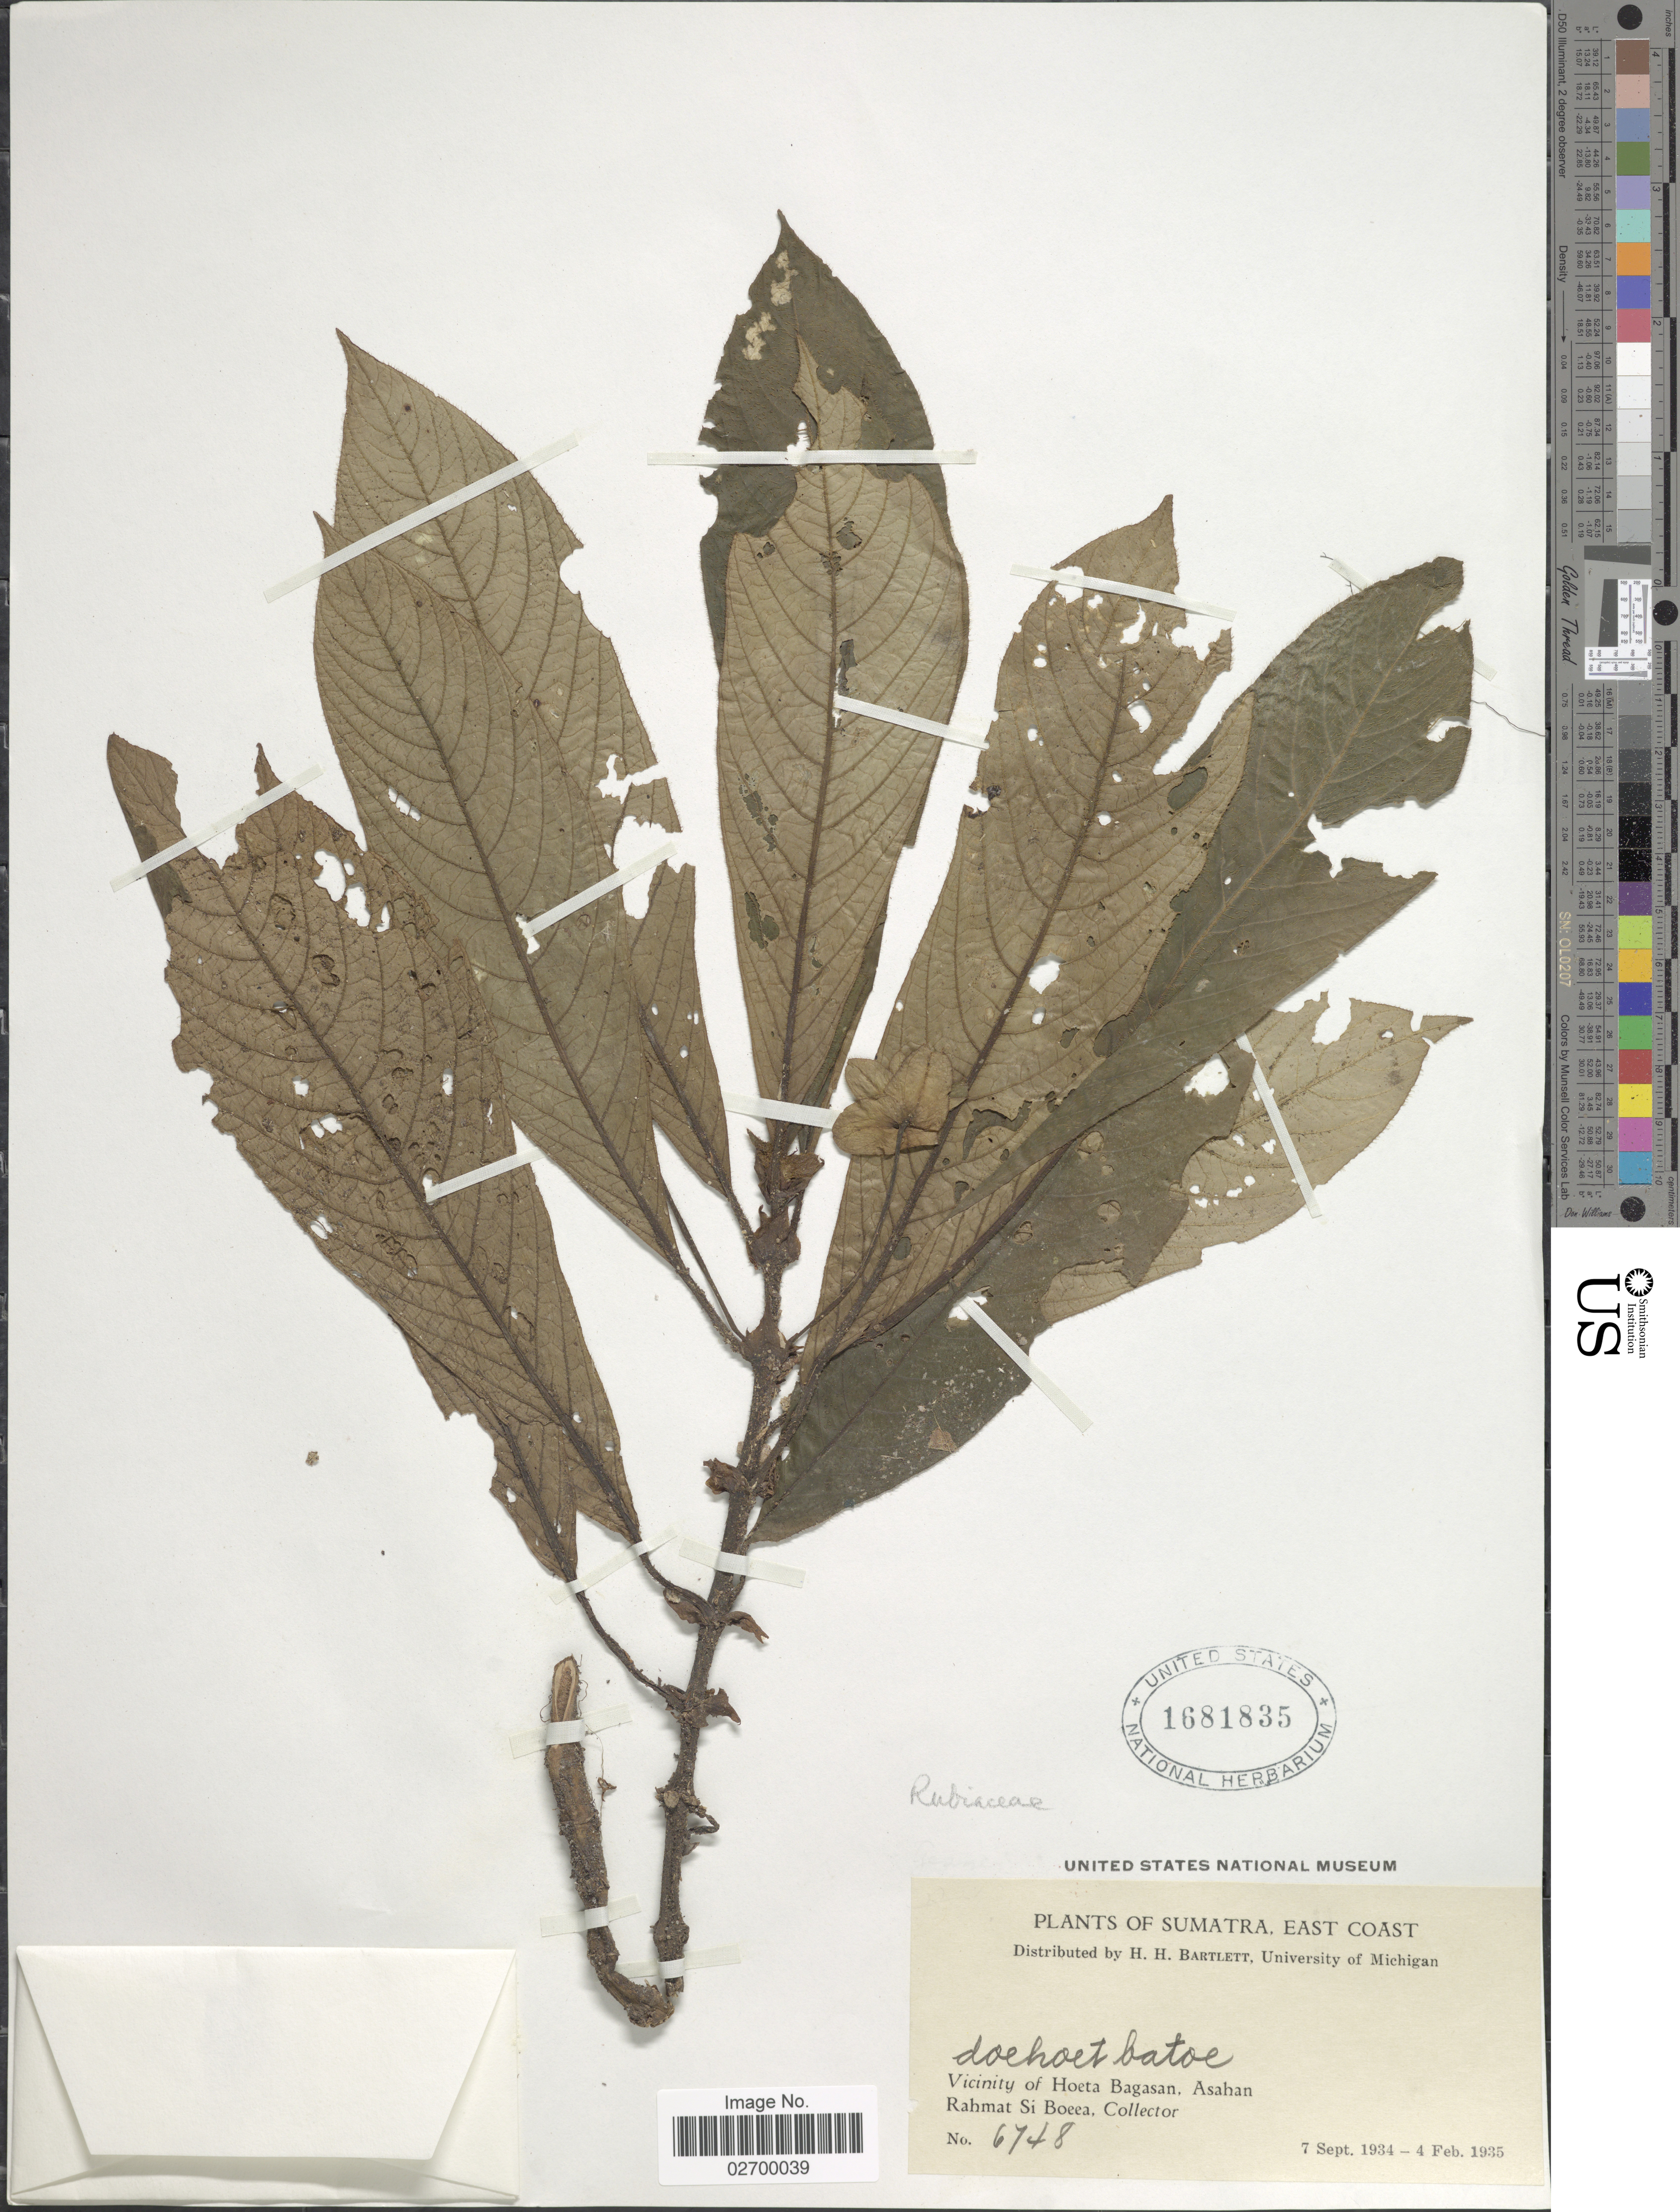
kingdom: Plantae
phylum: Tracheophyta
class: Magnoliopsida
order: Gentianales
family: Rubiaceae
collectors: Rahmat Si Boeea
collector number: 6748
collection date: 1934-09-07/1935-02-04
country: Indonesia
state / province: Sumatra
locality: East Coast. Vicinity of Hoeta Bagasan, Asahan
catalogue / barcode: US 1681835